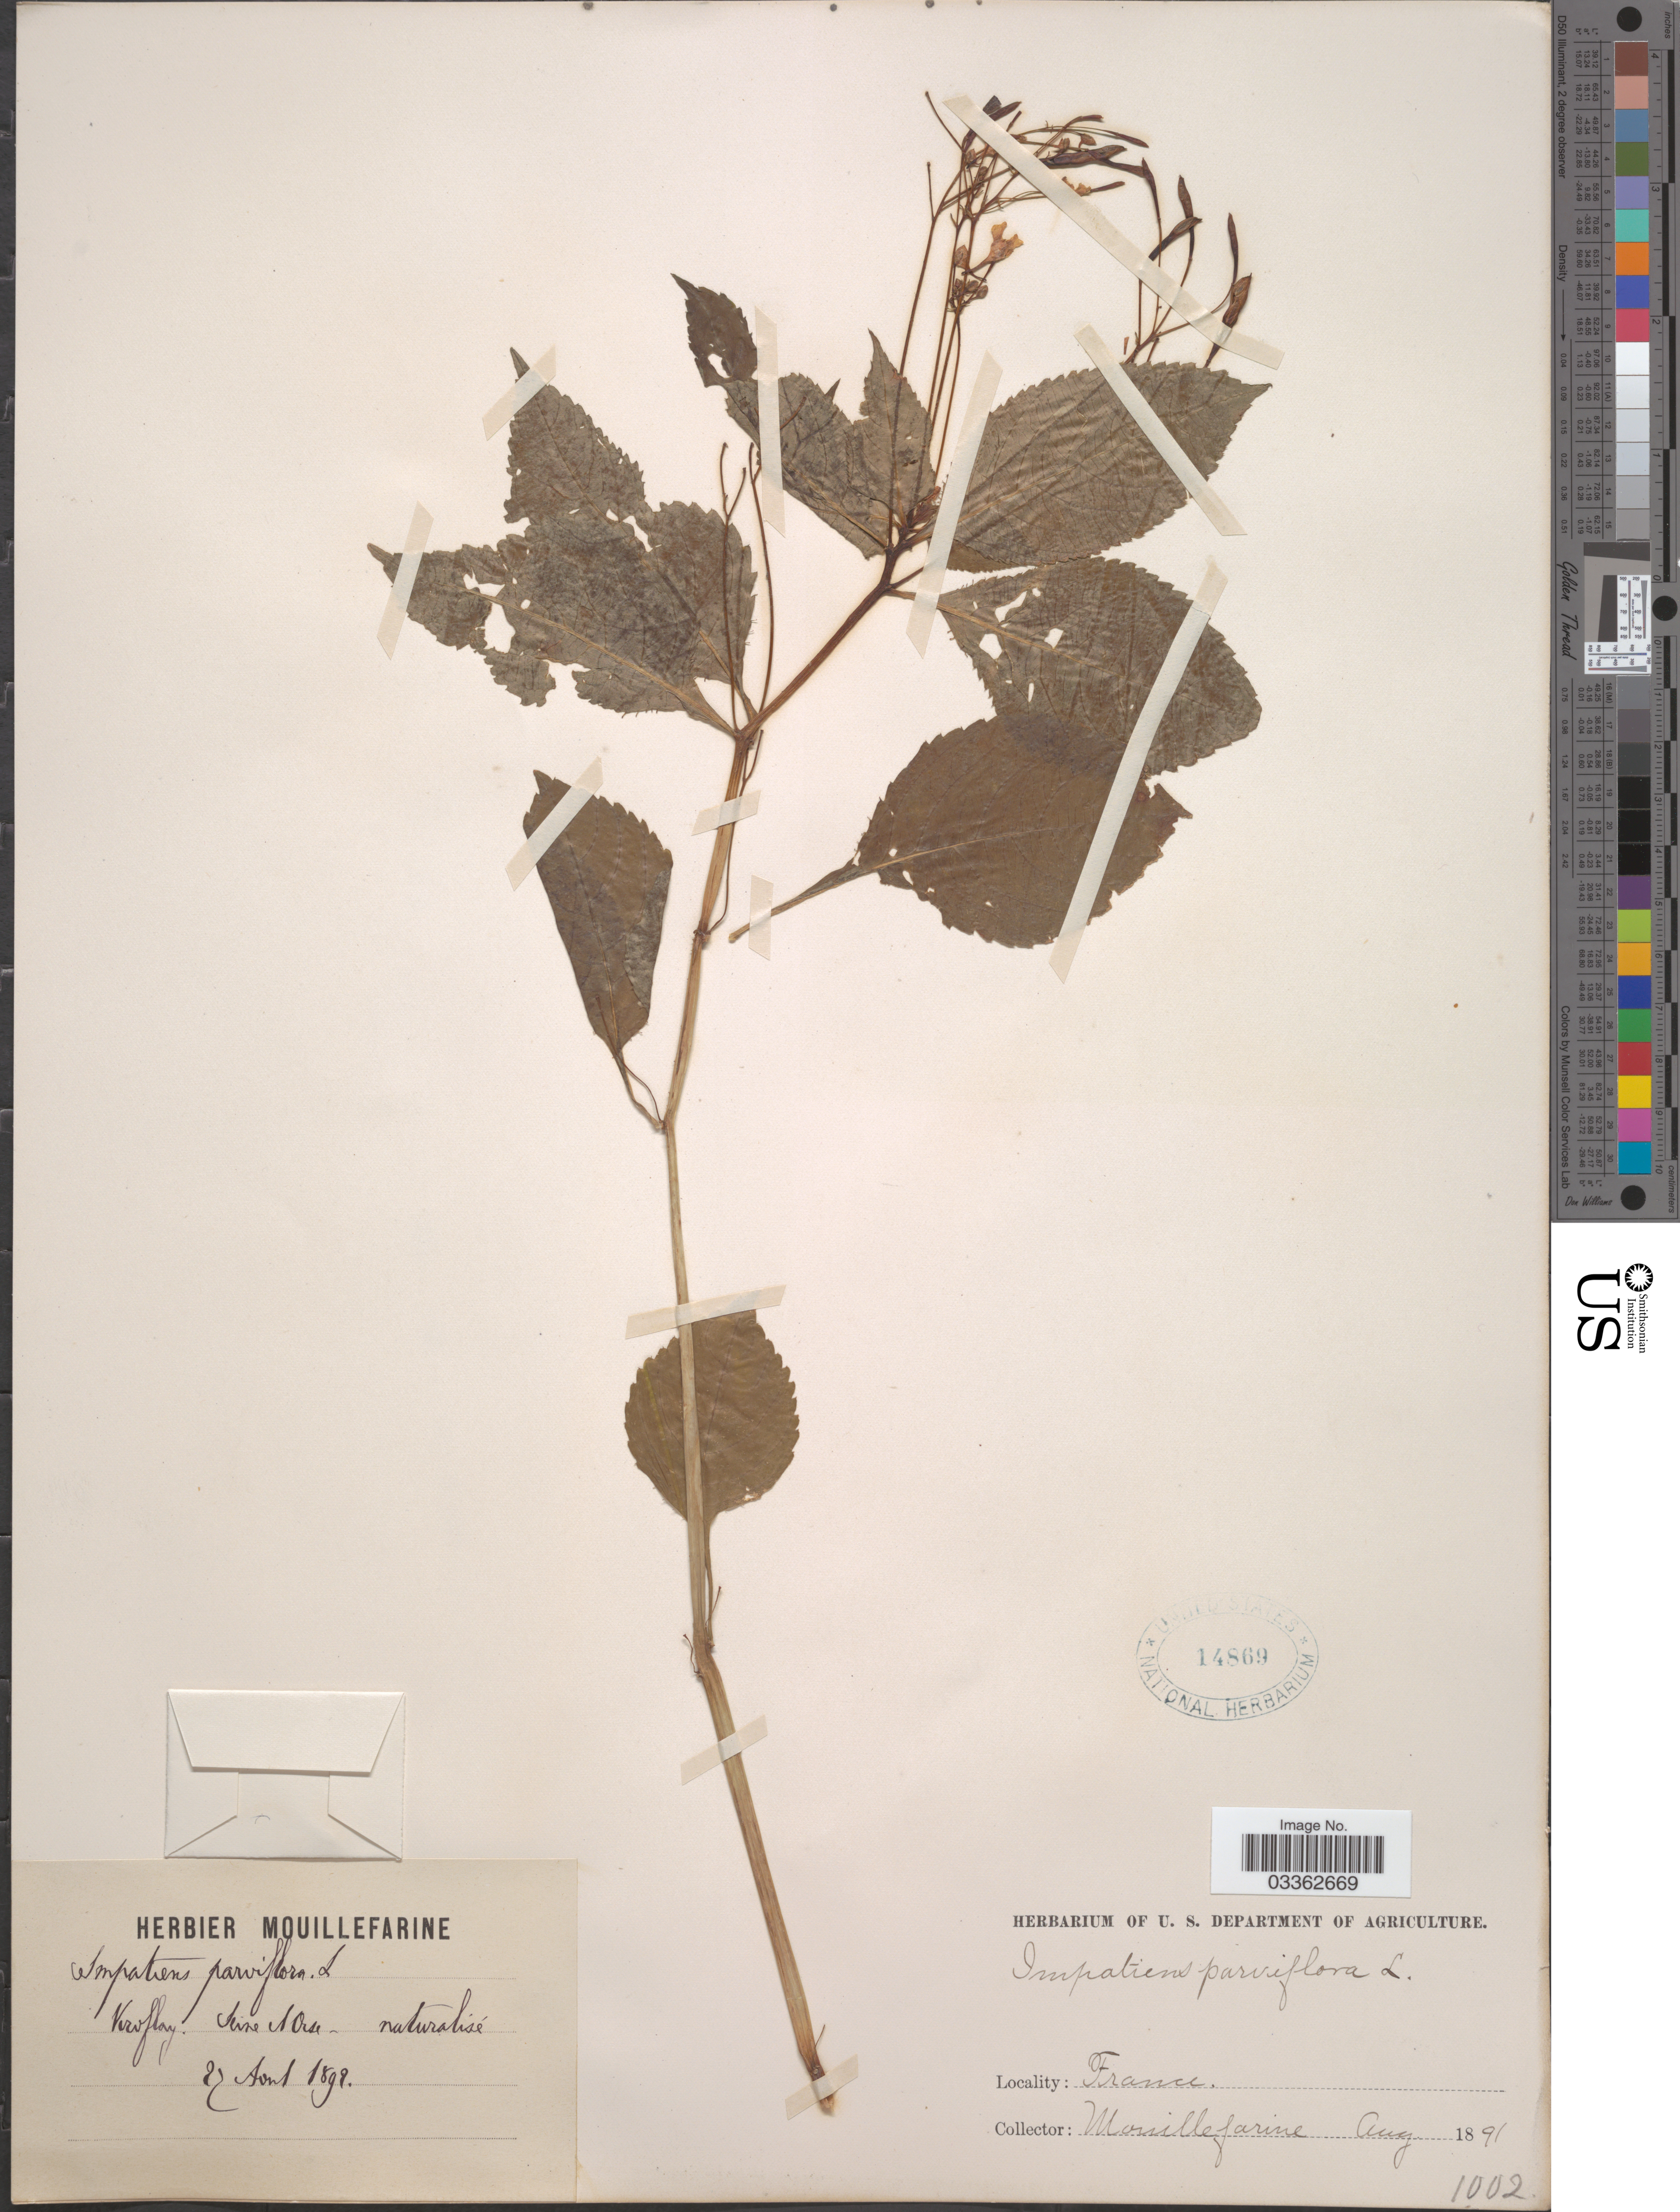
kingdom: Plantae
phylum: Tracheophyta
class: Magnoliopsida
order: Ericales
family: Balsaminaceae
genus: Impatiens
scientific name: Impatiens parviflora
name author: DC.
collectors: A. Mouillefarine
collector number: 1002?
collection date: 1891-08-27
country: France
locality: Verofloy, Seine et Oise.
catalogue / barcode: US 14869